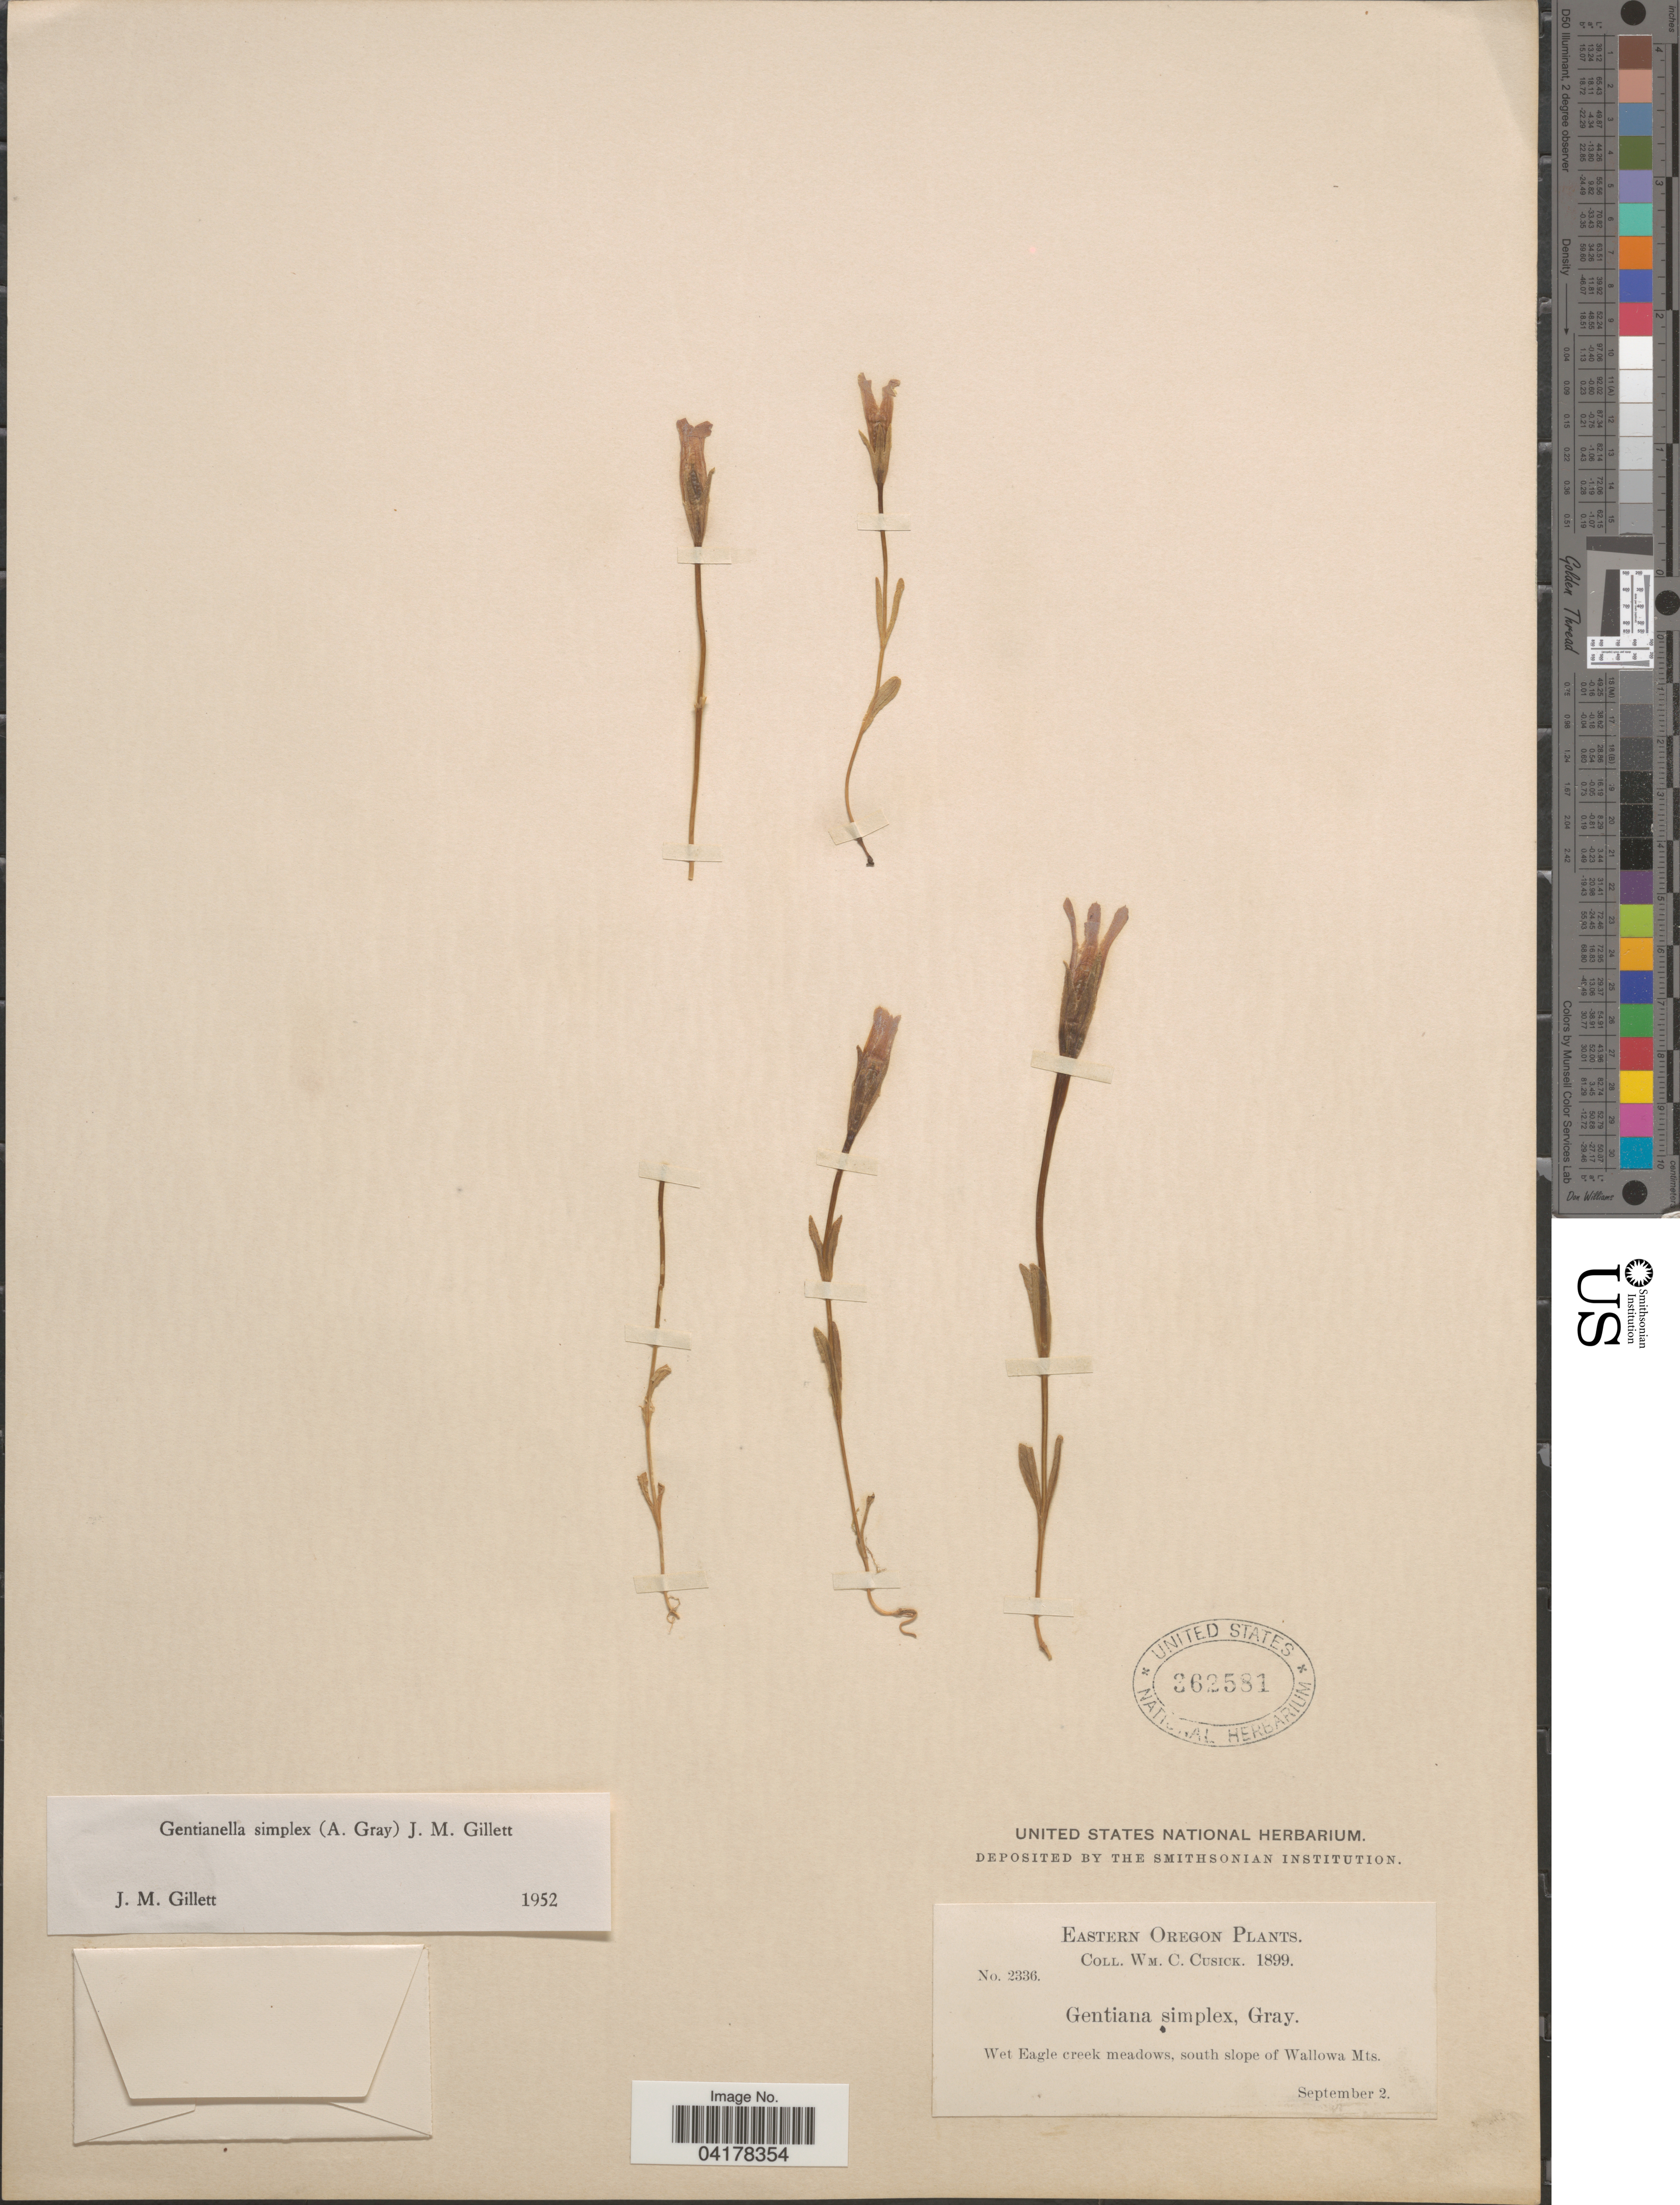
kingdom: Plantae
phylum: Tracheophyta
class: Magnoliopsida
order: Gentianales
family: Gentianaceae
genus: Gentianella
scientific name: Gentianella simplex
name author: (A. Gray) J.M. Gillett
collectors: W. C. Cusick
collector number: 2336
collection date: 1899-09-02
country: United States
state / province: Oregon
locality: Eastern Oregon. Wet Eagle creek meadows, south slope of Wallowa Mts.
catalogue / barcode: US 362581